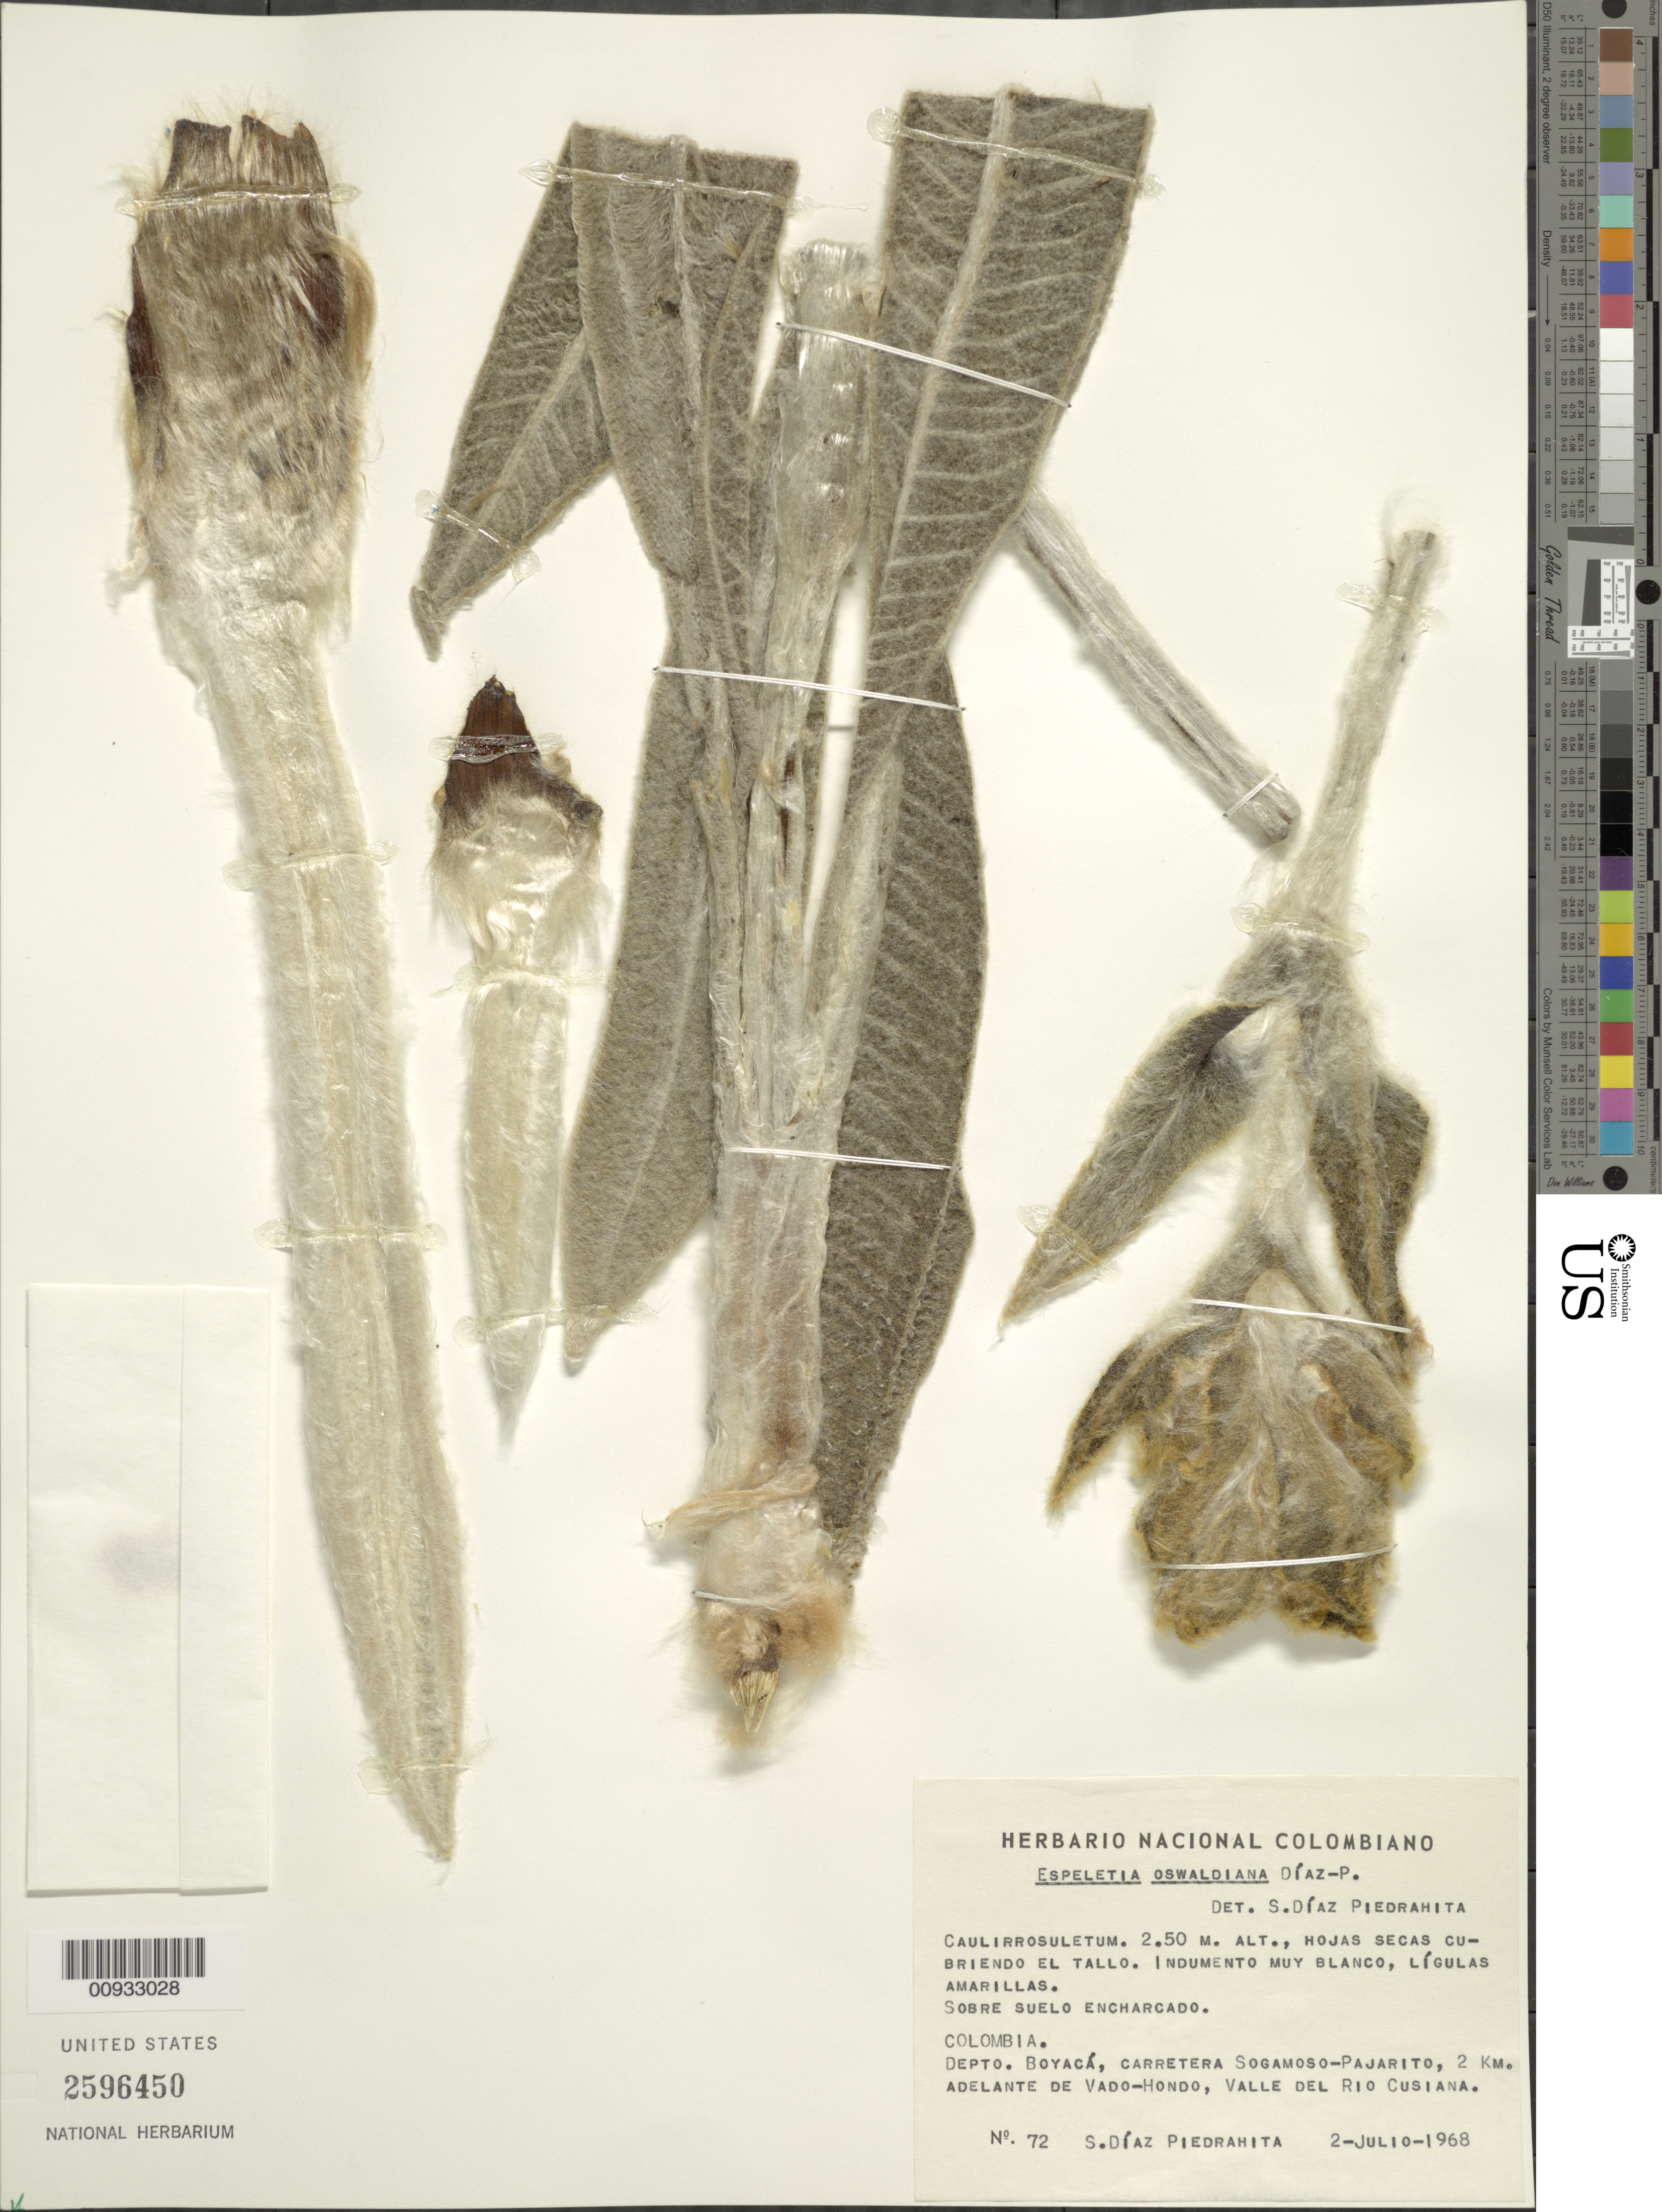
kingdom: Plantae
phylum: Tracheophyta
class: Magnoliopsida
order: Asterales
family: Asteraceae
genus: Espeletia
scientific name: Espeletia oswaldiana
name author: S. Díaz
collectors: S. Díaz Píedrahíta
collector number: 72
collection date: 1968-07-02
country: Colombia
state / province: Boyacá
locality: Carretera Sogamoso-Pajarito, 2 km adelante de Vado-Hondo, Valle del Rio Cusiana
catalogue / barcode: US 2596450